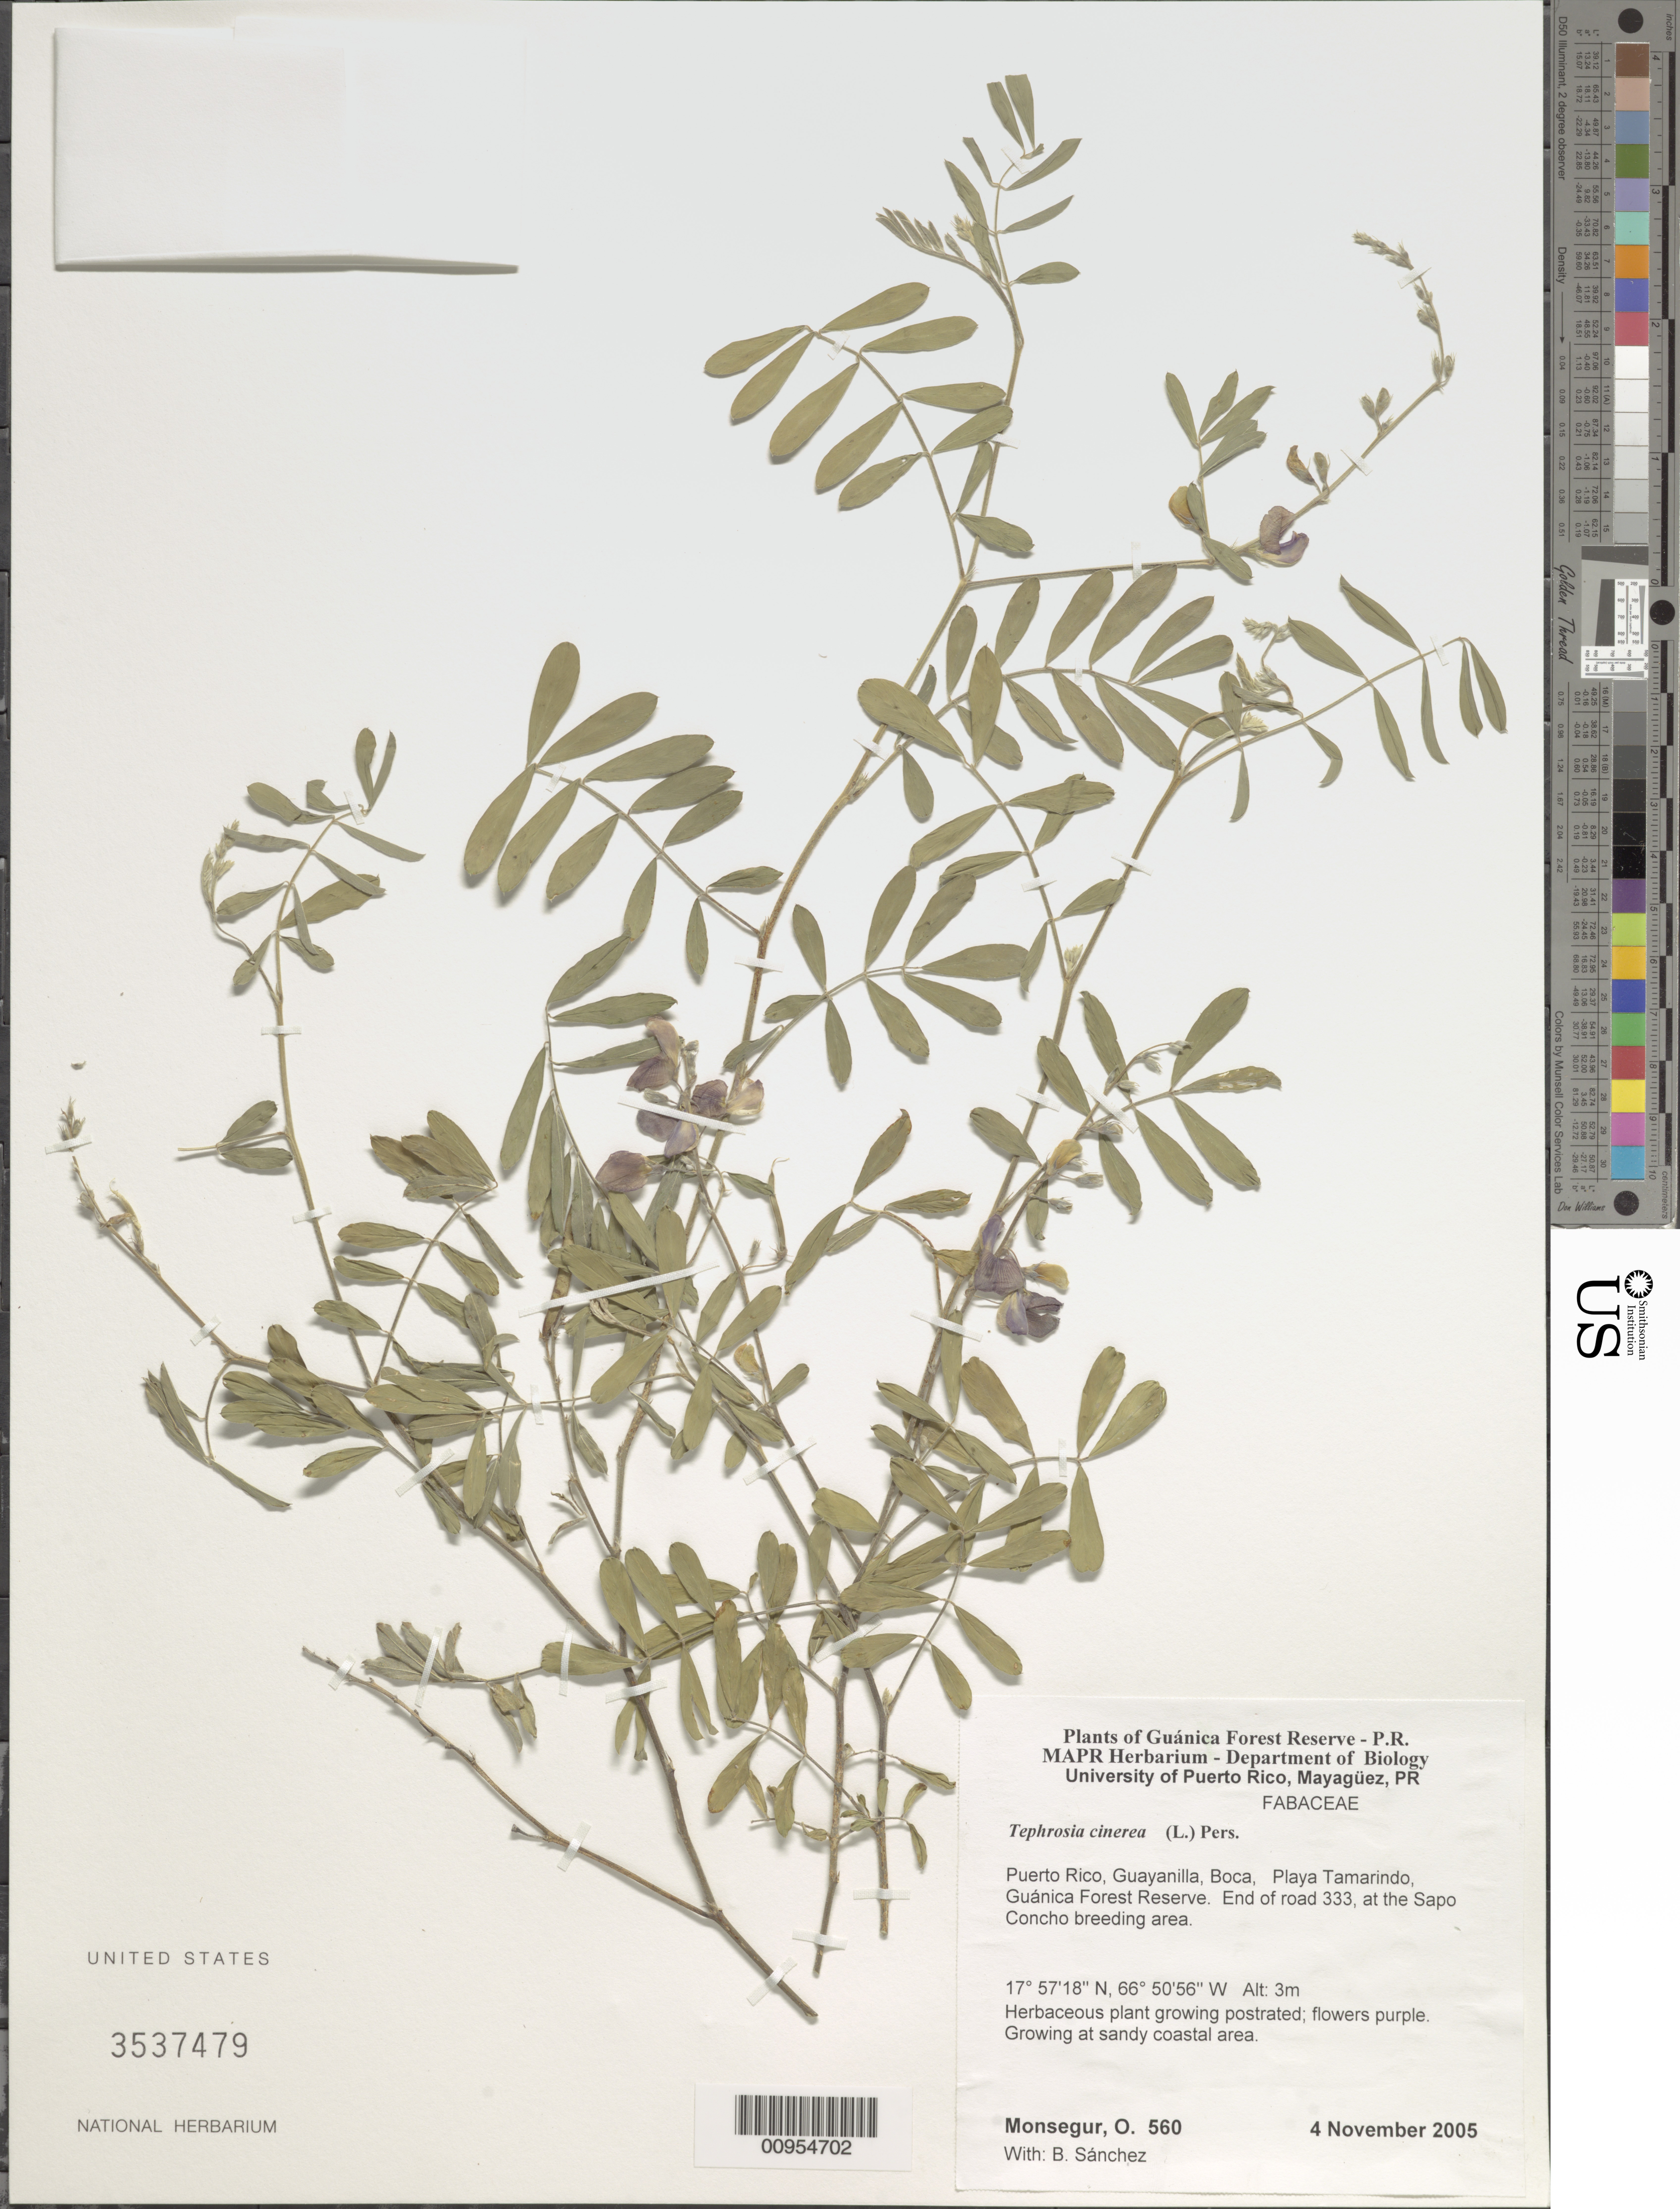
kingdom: Plantae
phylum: Tracheophyta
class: Magnoliopsida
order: Fabales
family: Fabaceae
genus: Tephrosia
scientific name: Tephrosia cinerea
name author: (L.) Pers.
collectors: O. Monsegur & B. Sánchez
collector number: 560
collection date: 2005-11-04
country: Puerto Rico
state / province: Guayanilla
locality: Guanica Forest Reserve. Boca, Playa Tamarindo, Guanica Forest Reserve. end of road 333, at the Sapo Concho breeding area.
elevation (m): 3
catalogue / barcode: US 3537479